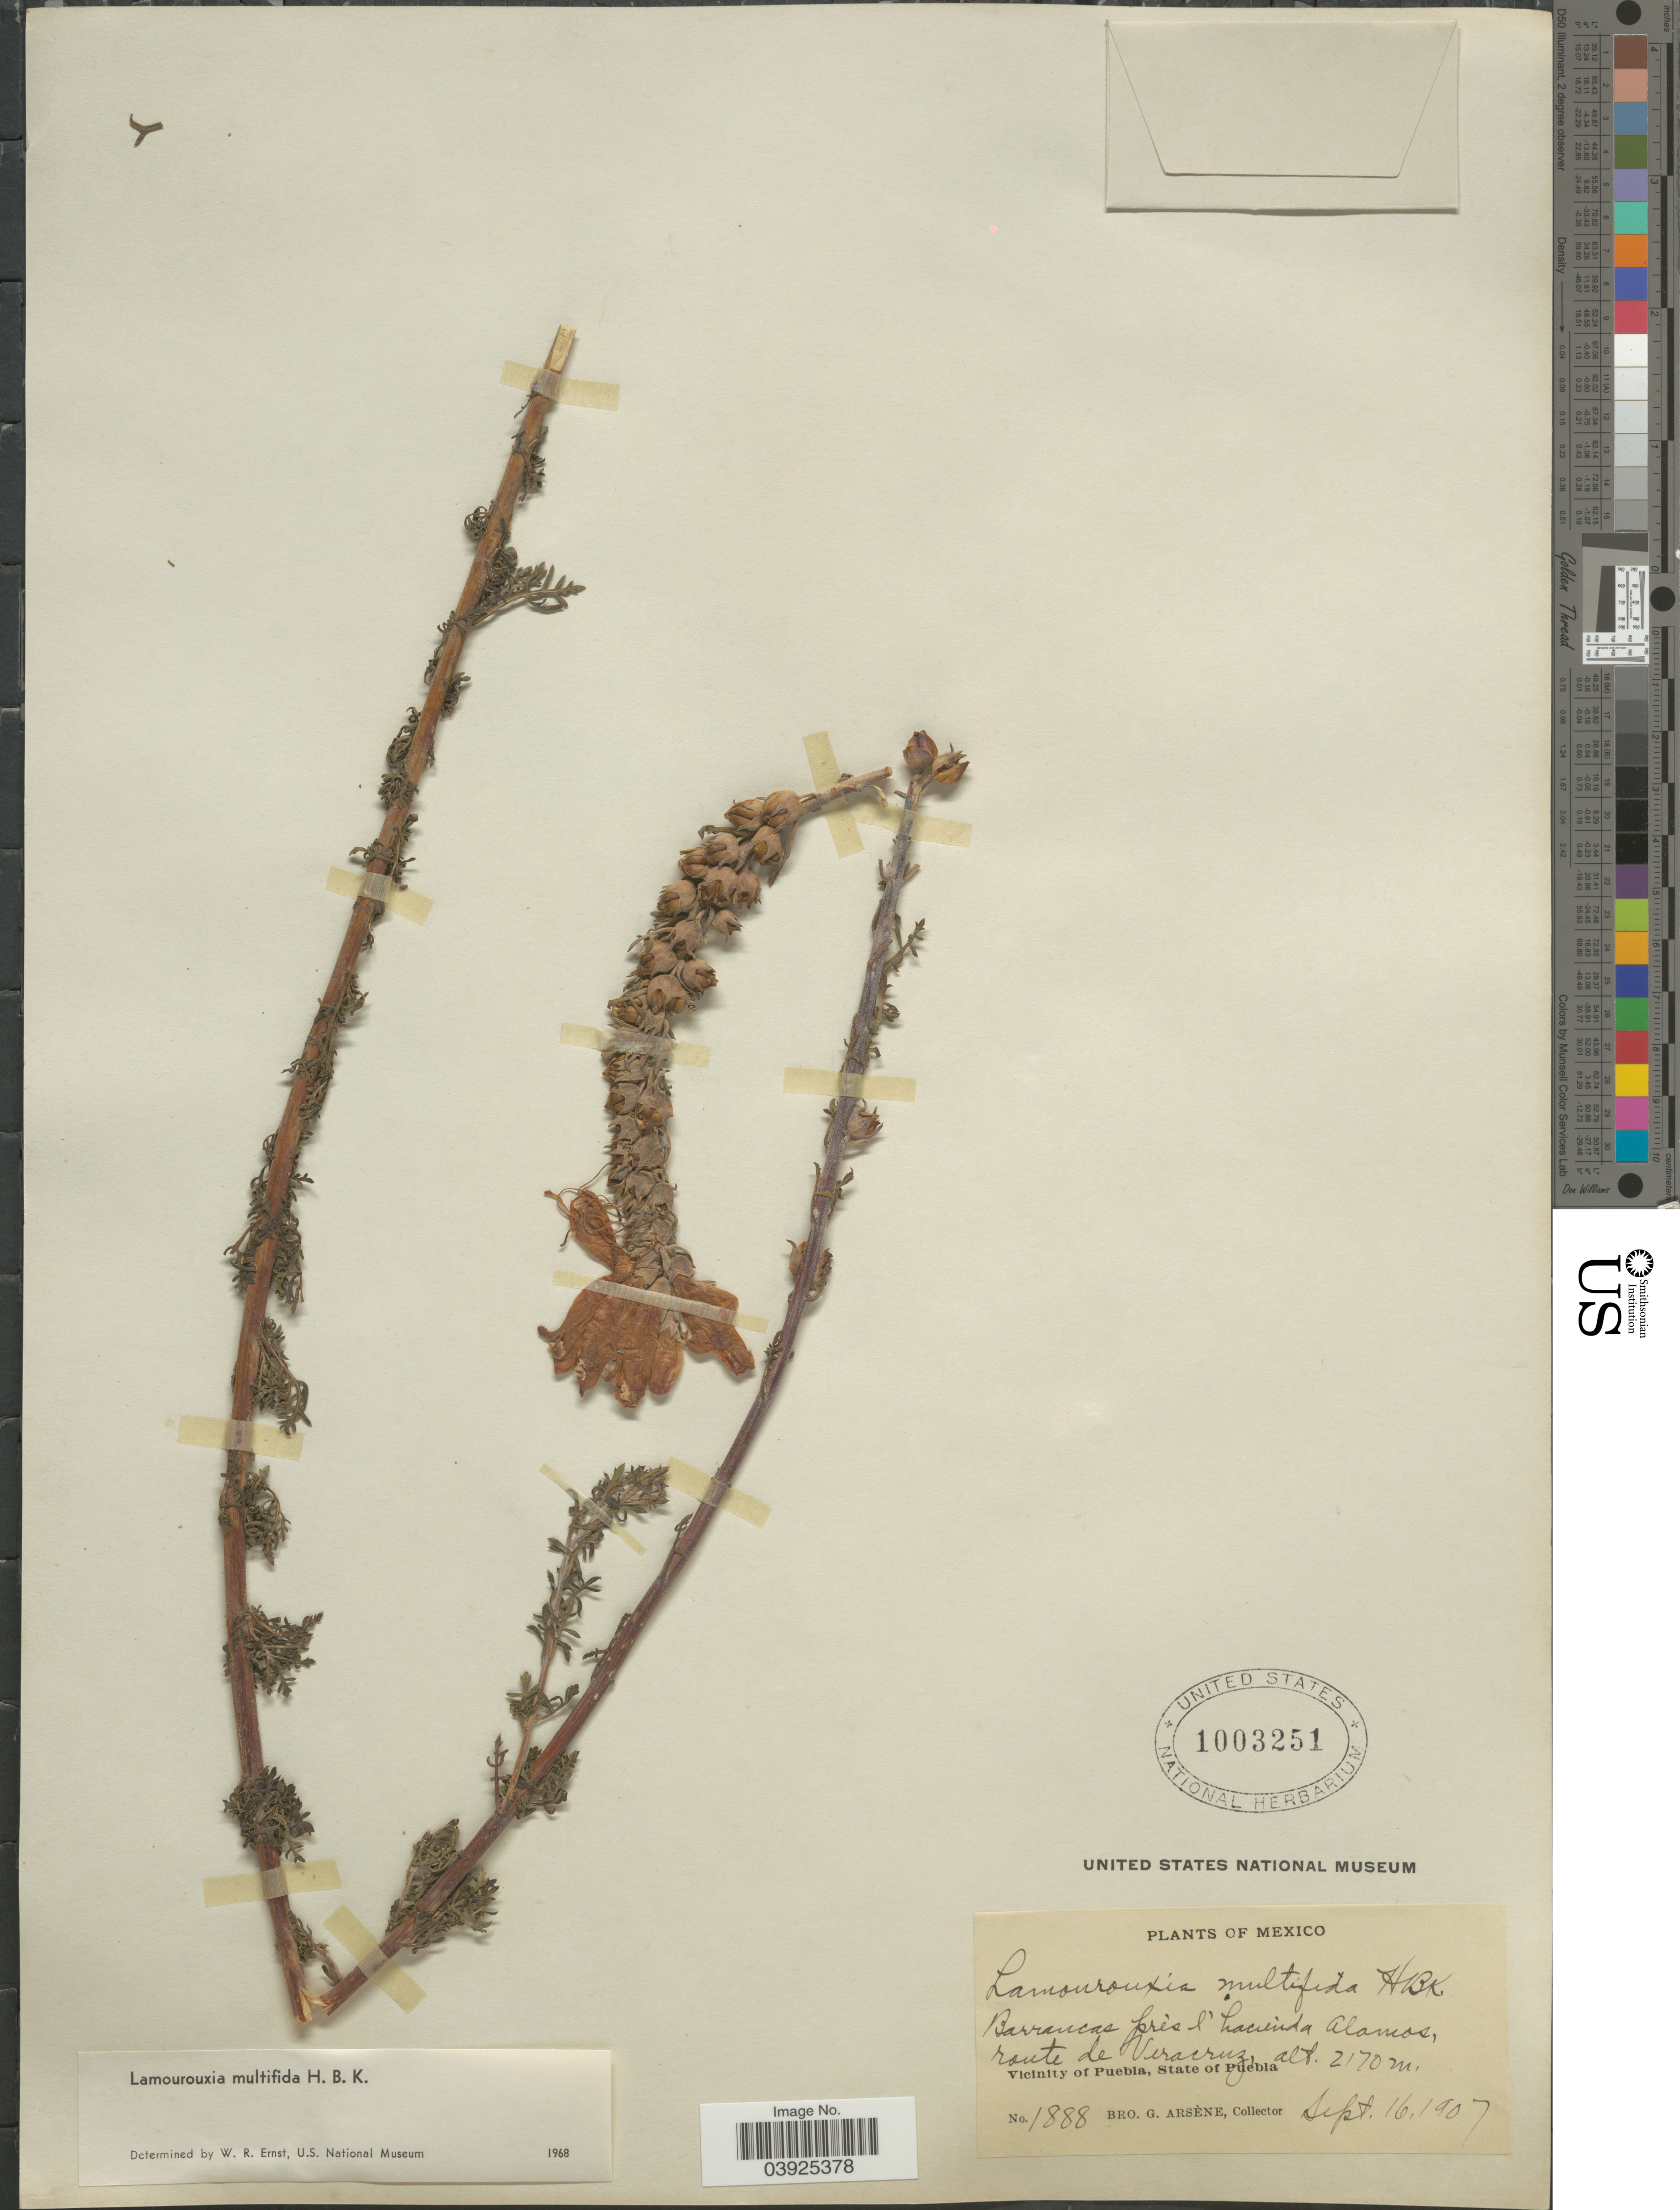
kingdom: Plantae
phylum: Tracheophyta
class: Magnoliopsida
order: Lamiales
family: Orobanchaceae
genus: Lamourouxia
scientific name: Lamourouxia multifida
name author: Kunth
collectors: Bro. G. Arsène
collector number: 1888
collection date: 1907-09-16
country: Mexico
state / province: Veracruz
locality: Barrancas prés l'hacienda Alamos, route de Veracruz. Vicinity of Puebla.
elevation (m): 2170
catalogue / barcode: US 1003251